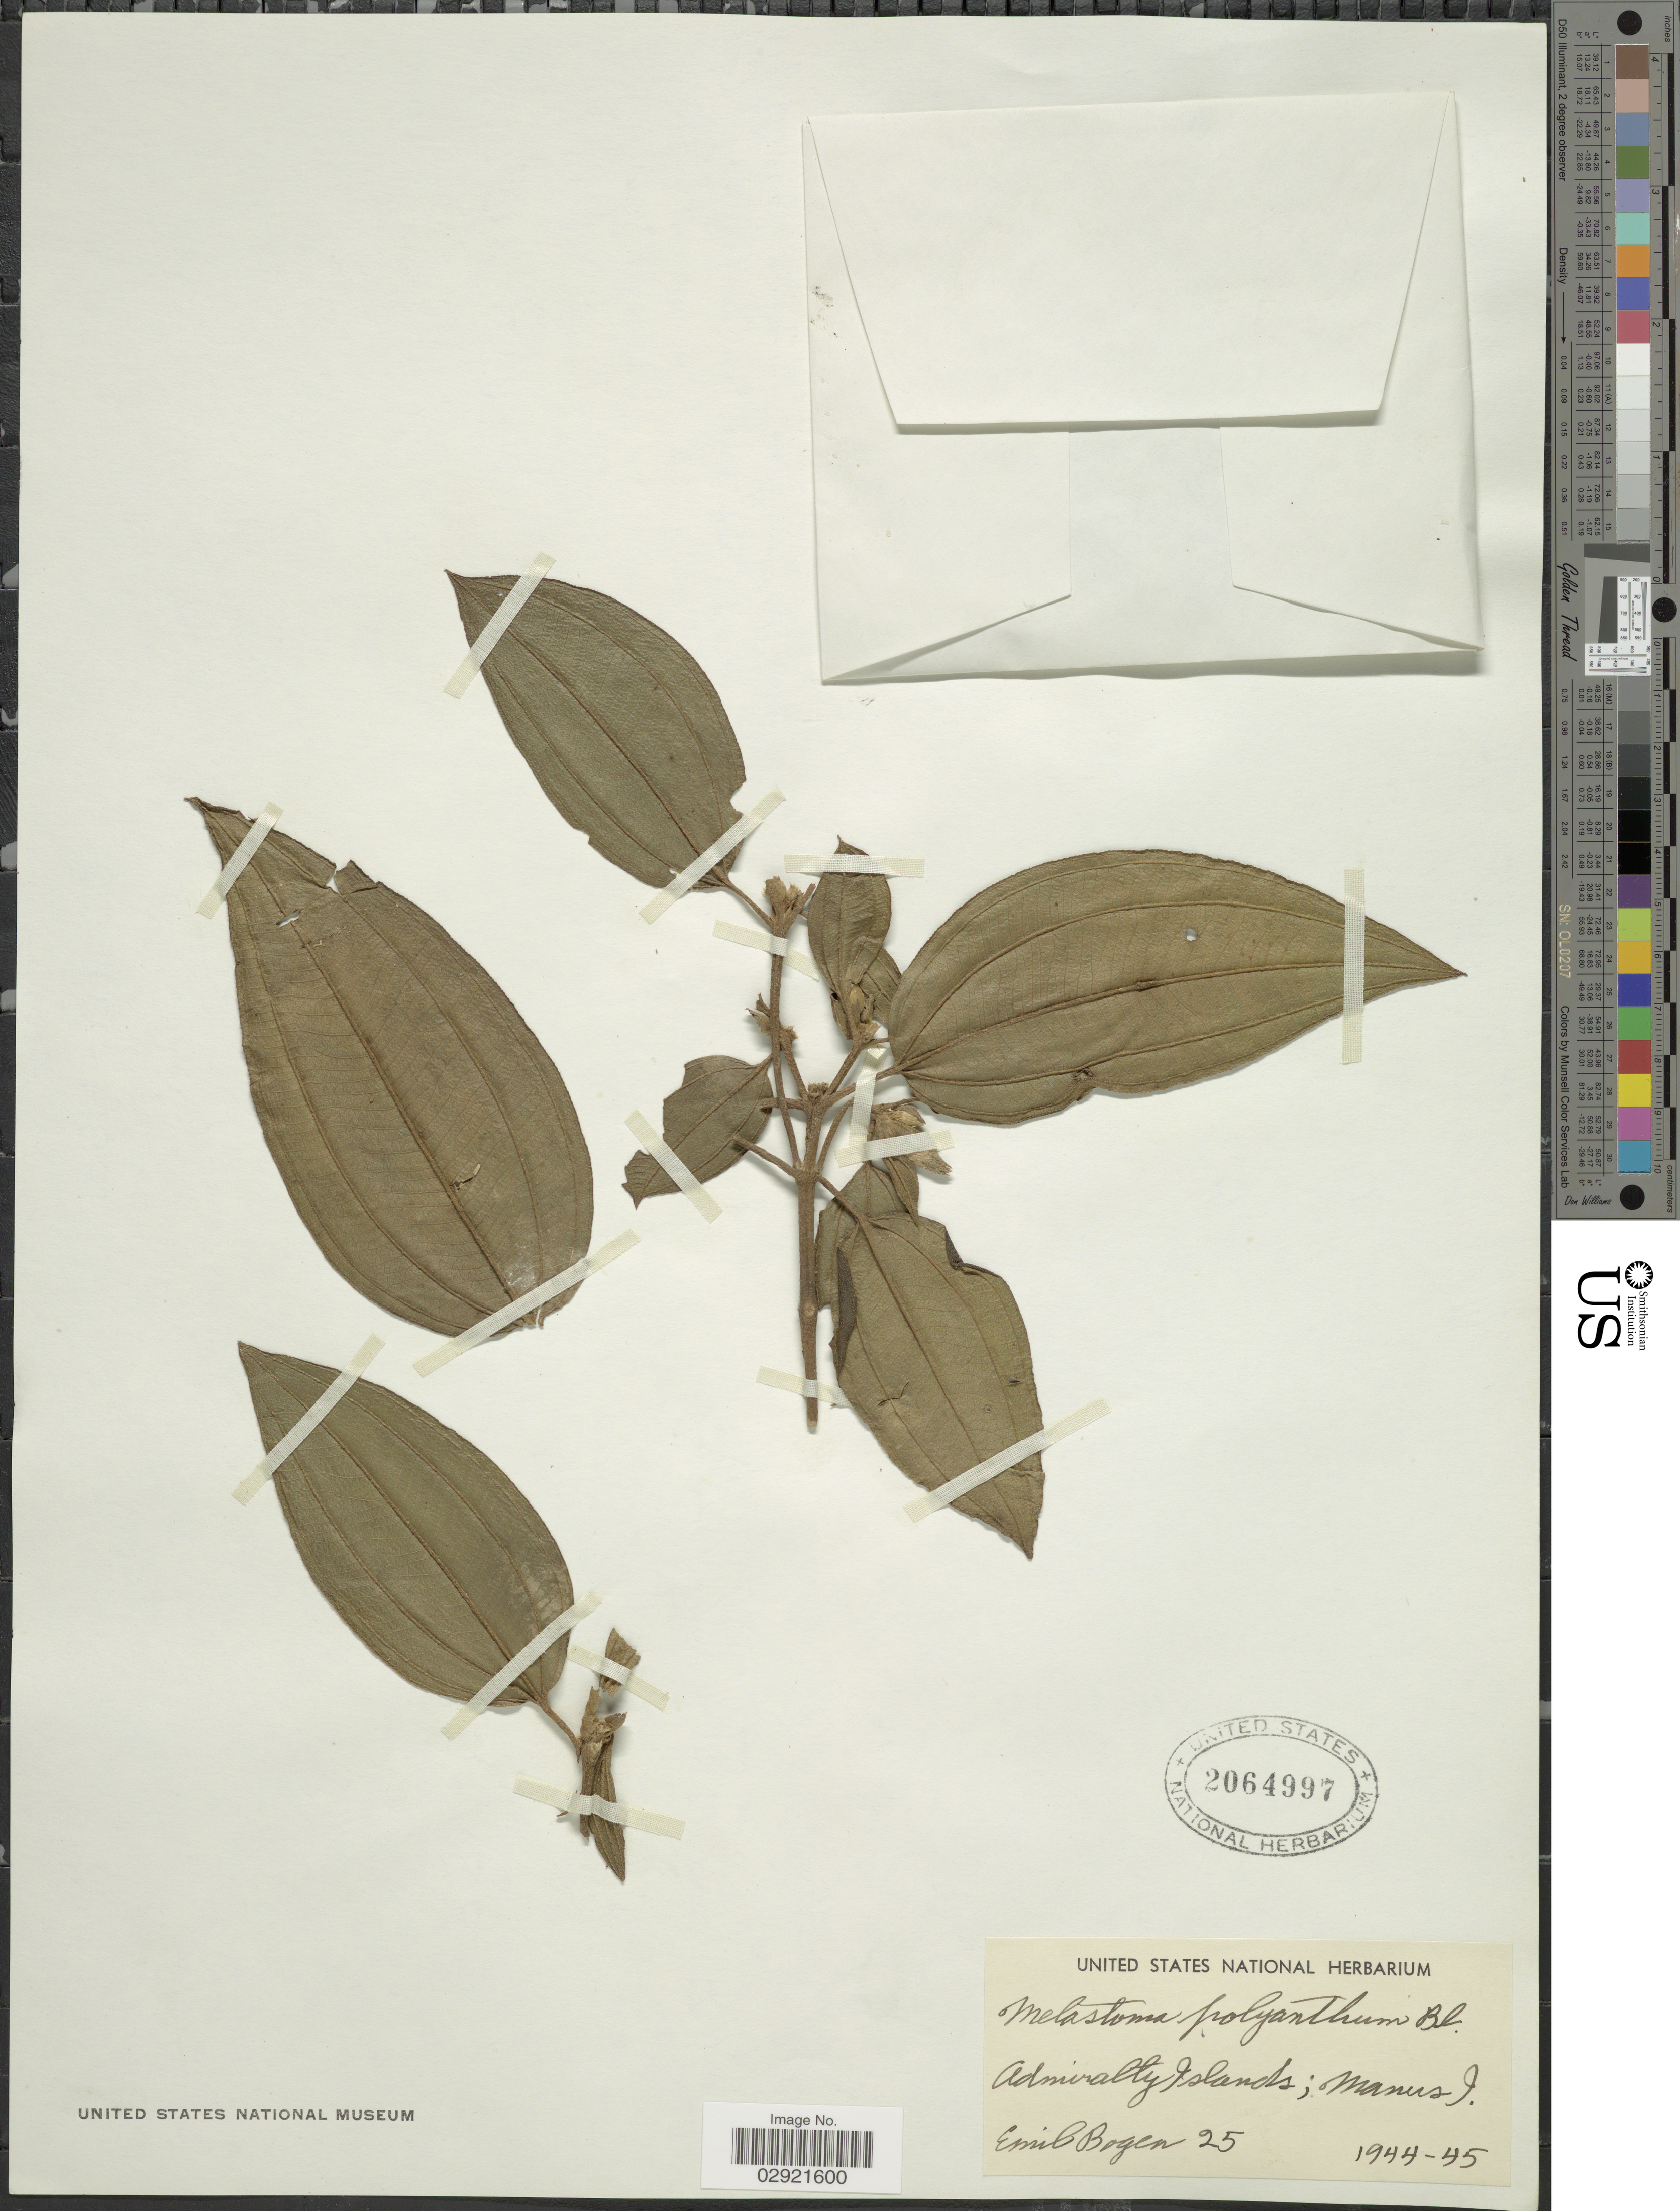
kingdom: Plantae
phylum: Tracheophyta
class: Magnoliopsida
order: Myrtales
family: Melastomataceae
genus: Melastoma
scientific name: Melastoma malabathricum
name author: L.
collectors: E. Bogen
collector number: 25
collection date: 1944/1945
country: Papua New Guinea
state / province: Manus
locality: Admiralty Islands; Manus I.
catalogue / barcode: US 2064997